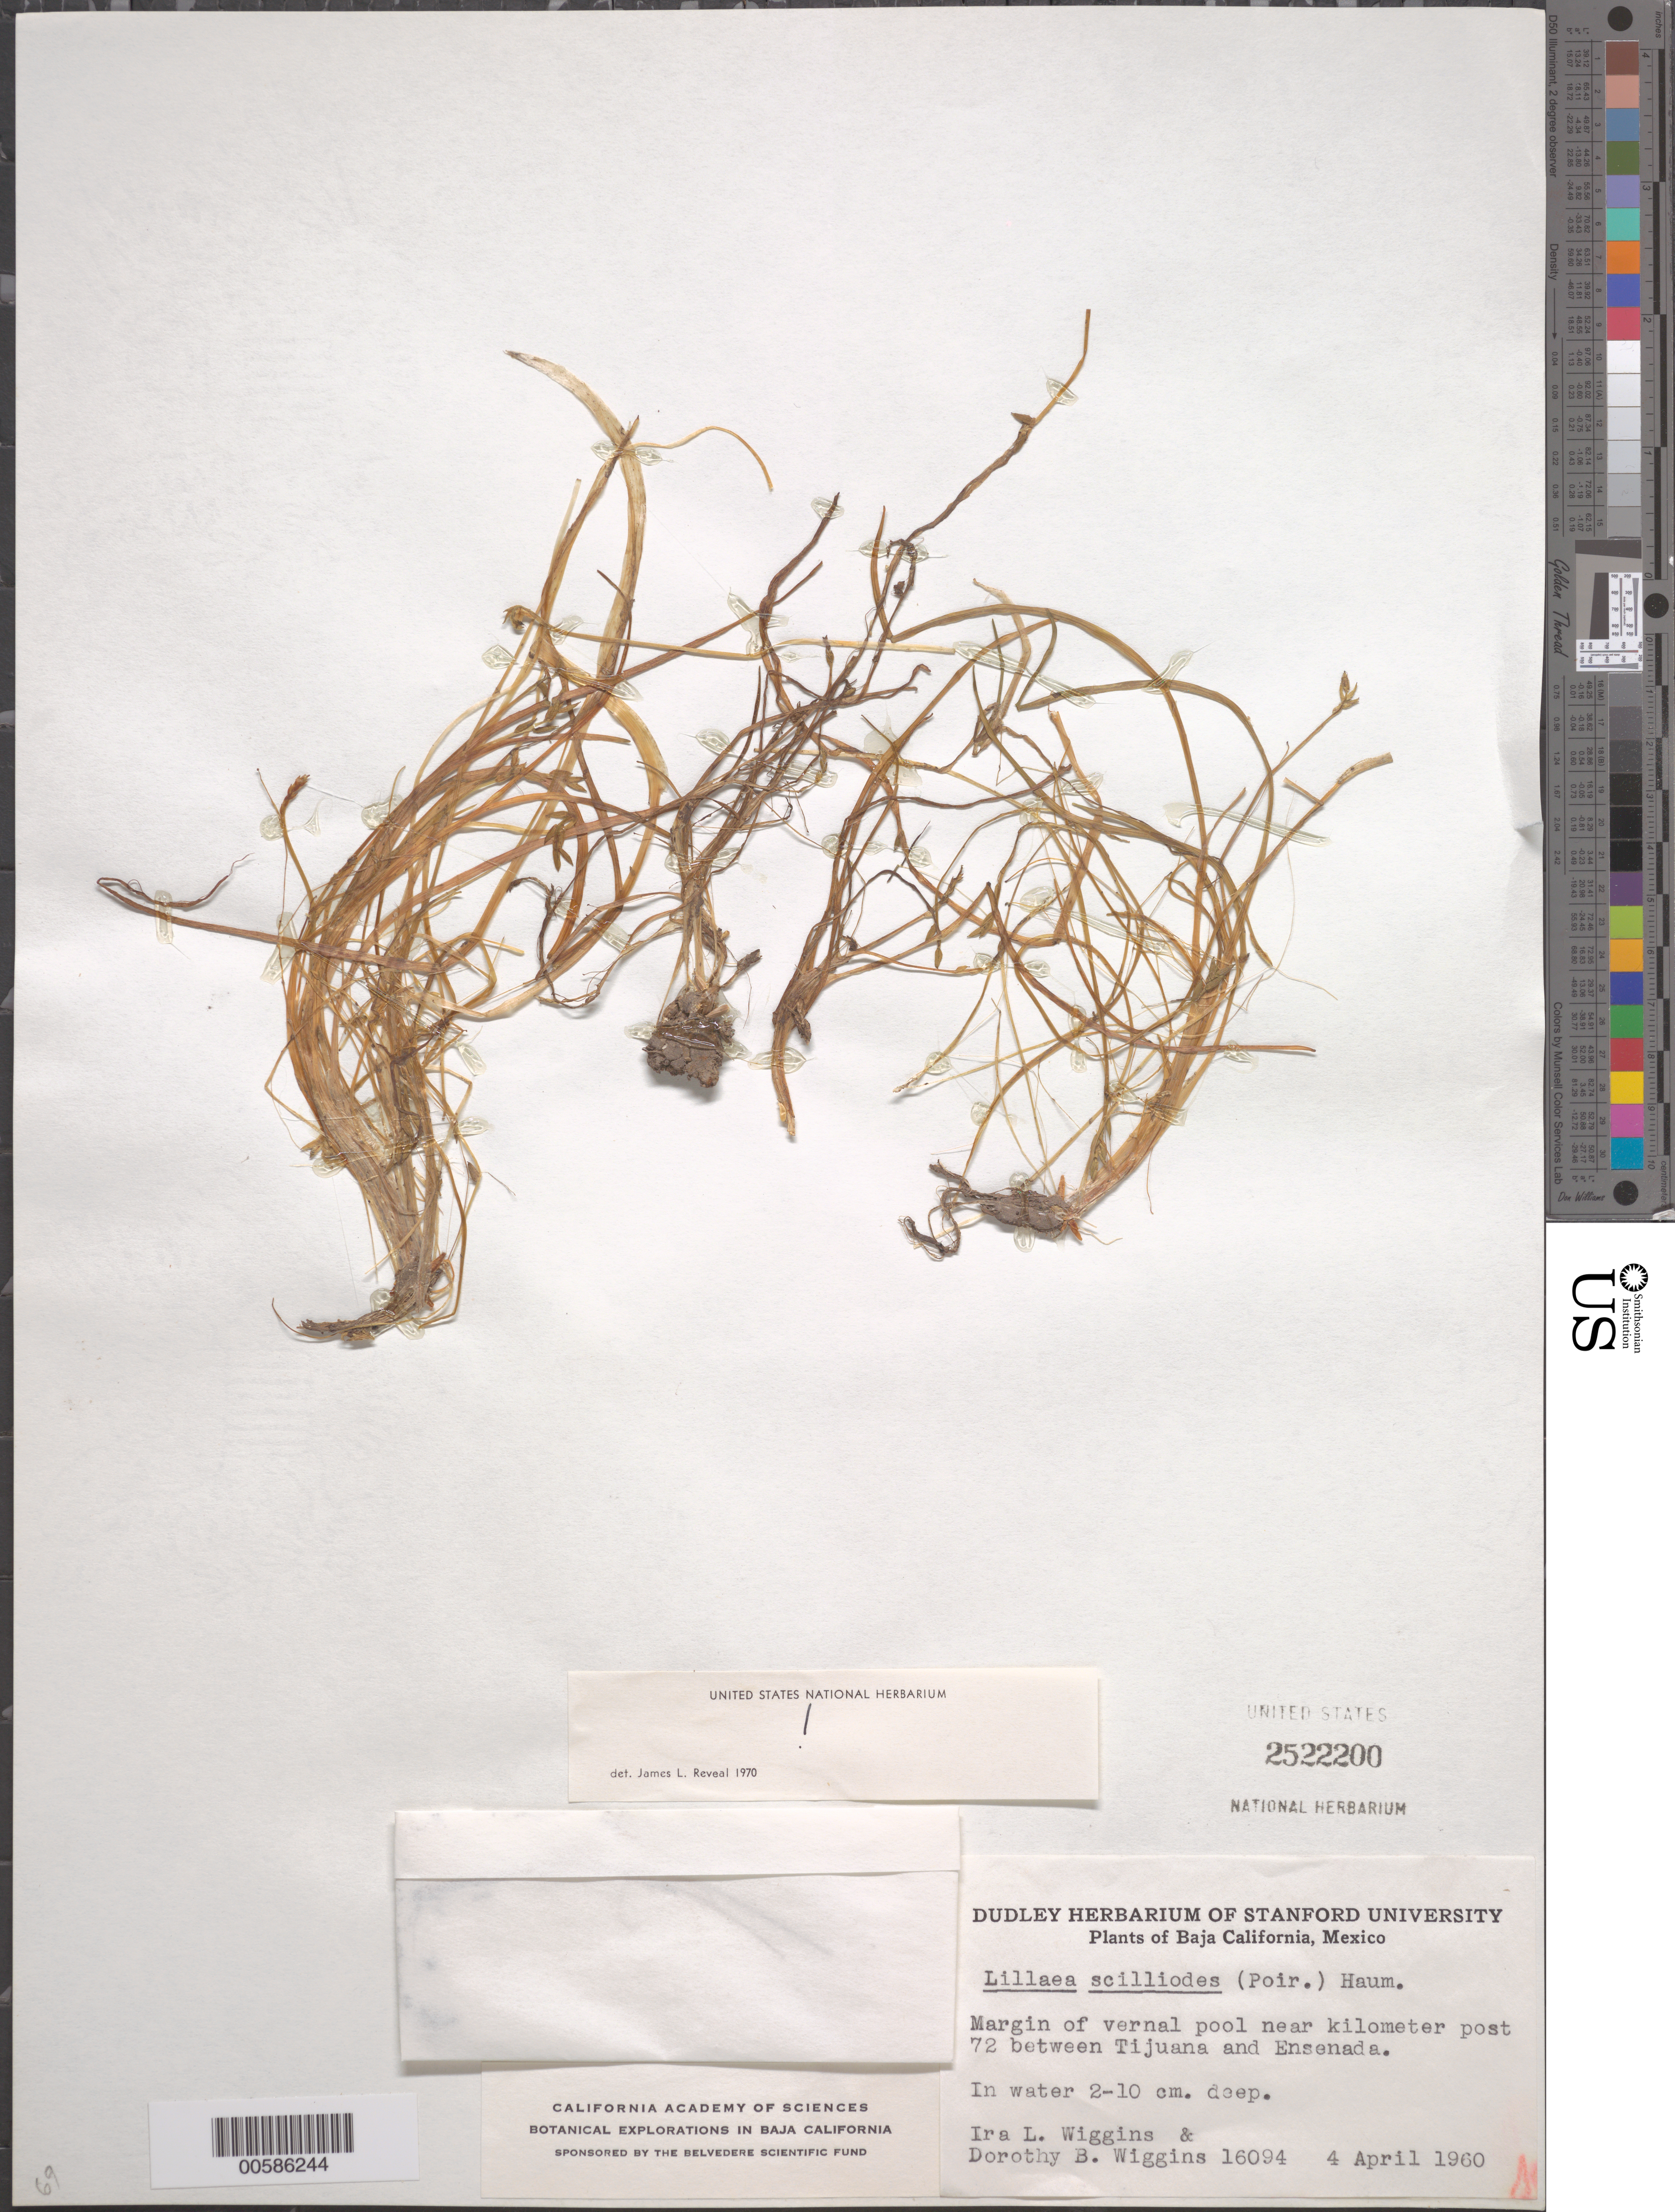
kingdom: Plantae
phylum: Tracheophyta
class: Liliopsida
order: Alismatales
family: Juncaginaceae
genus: Triglochin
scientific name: Triglochin scilloides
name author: (Poir.) Mering & Kadereit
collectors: I. L. Wiggins & D. B. Wiggins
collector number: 16094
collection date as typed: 04 Apr 1960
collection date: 1960-04-04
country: Mexico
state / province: Baja California Norte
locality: Between Tijuana and Ensenada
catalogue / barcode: US 2522200